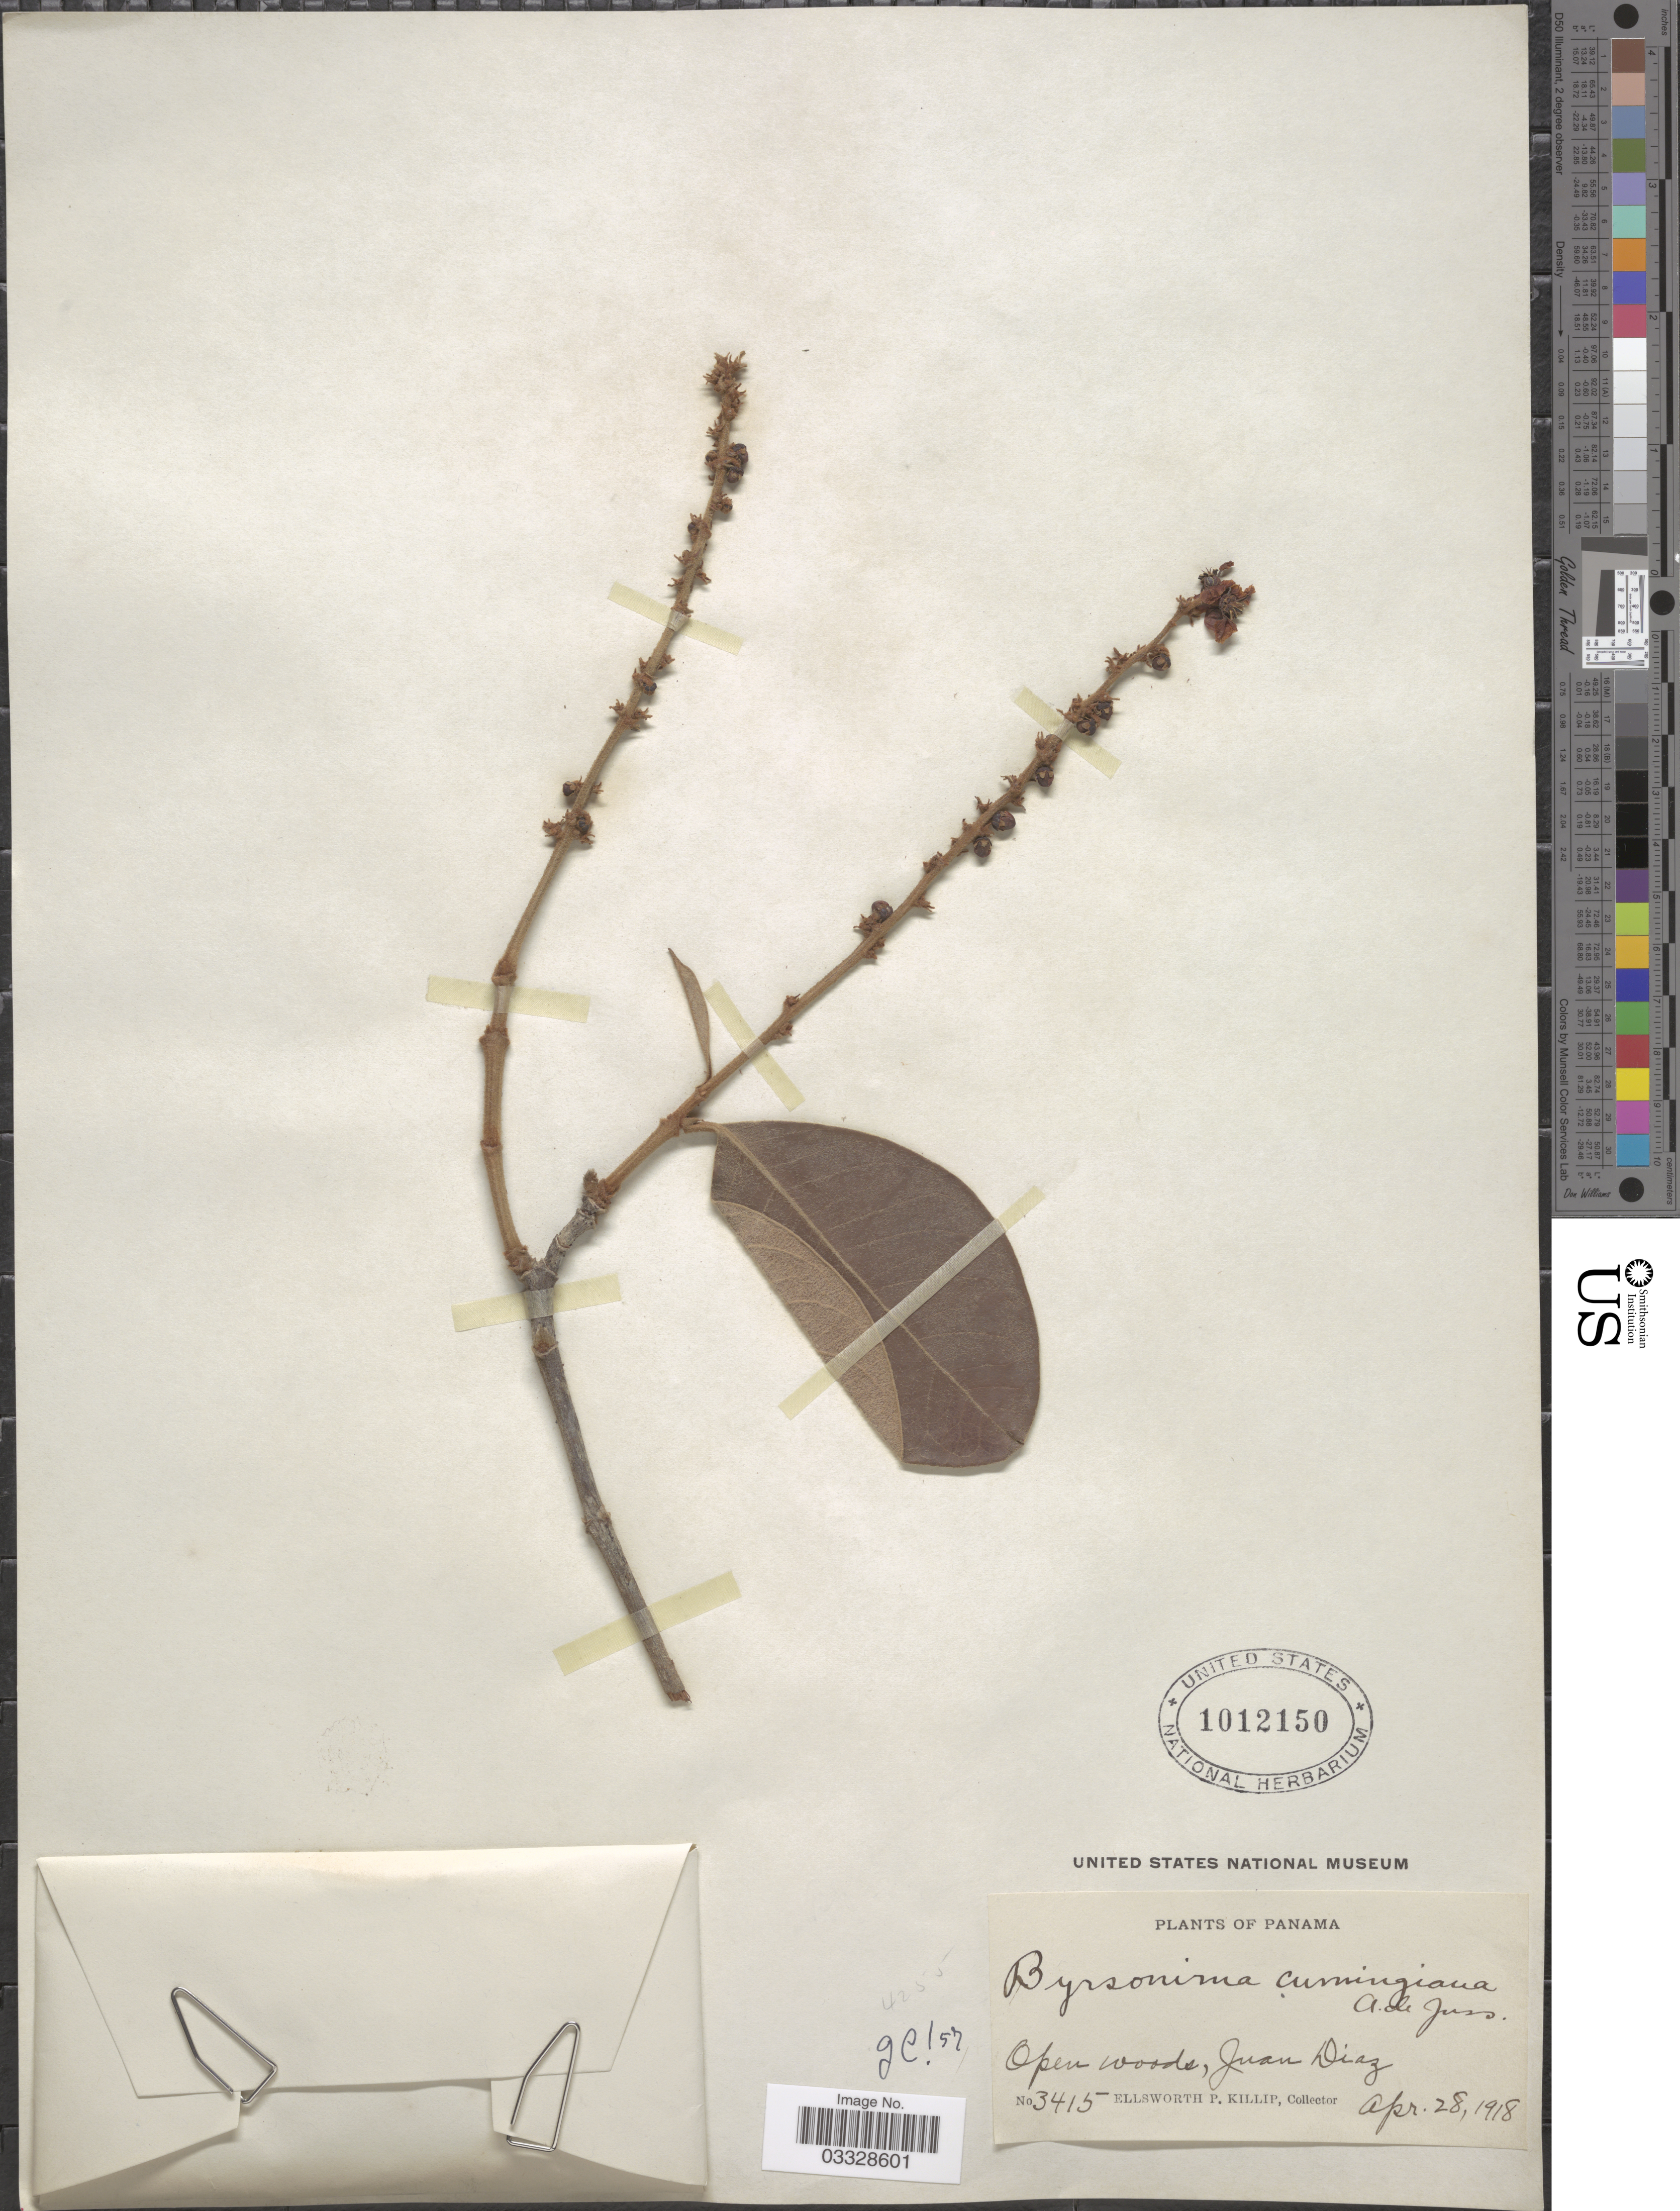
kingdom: Plantae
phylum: Tracheophyta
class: Magnoliopsida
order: Malpighiales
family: Malpighiaceae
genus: Byrsonima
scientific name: Byrsonima crassifolia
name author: (L.) Kunth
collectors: E. P. Killip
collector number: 3415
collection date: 1918-04-28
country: Panama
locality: Juan Diaz.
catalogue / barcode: US 1012150